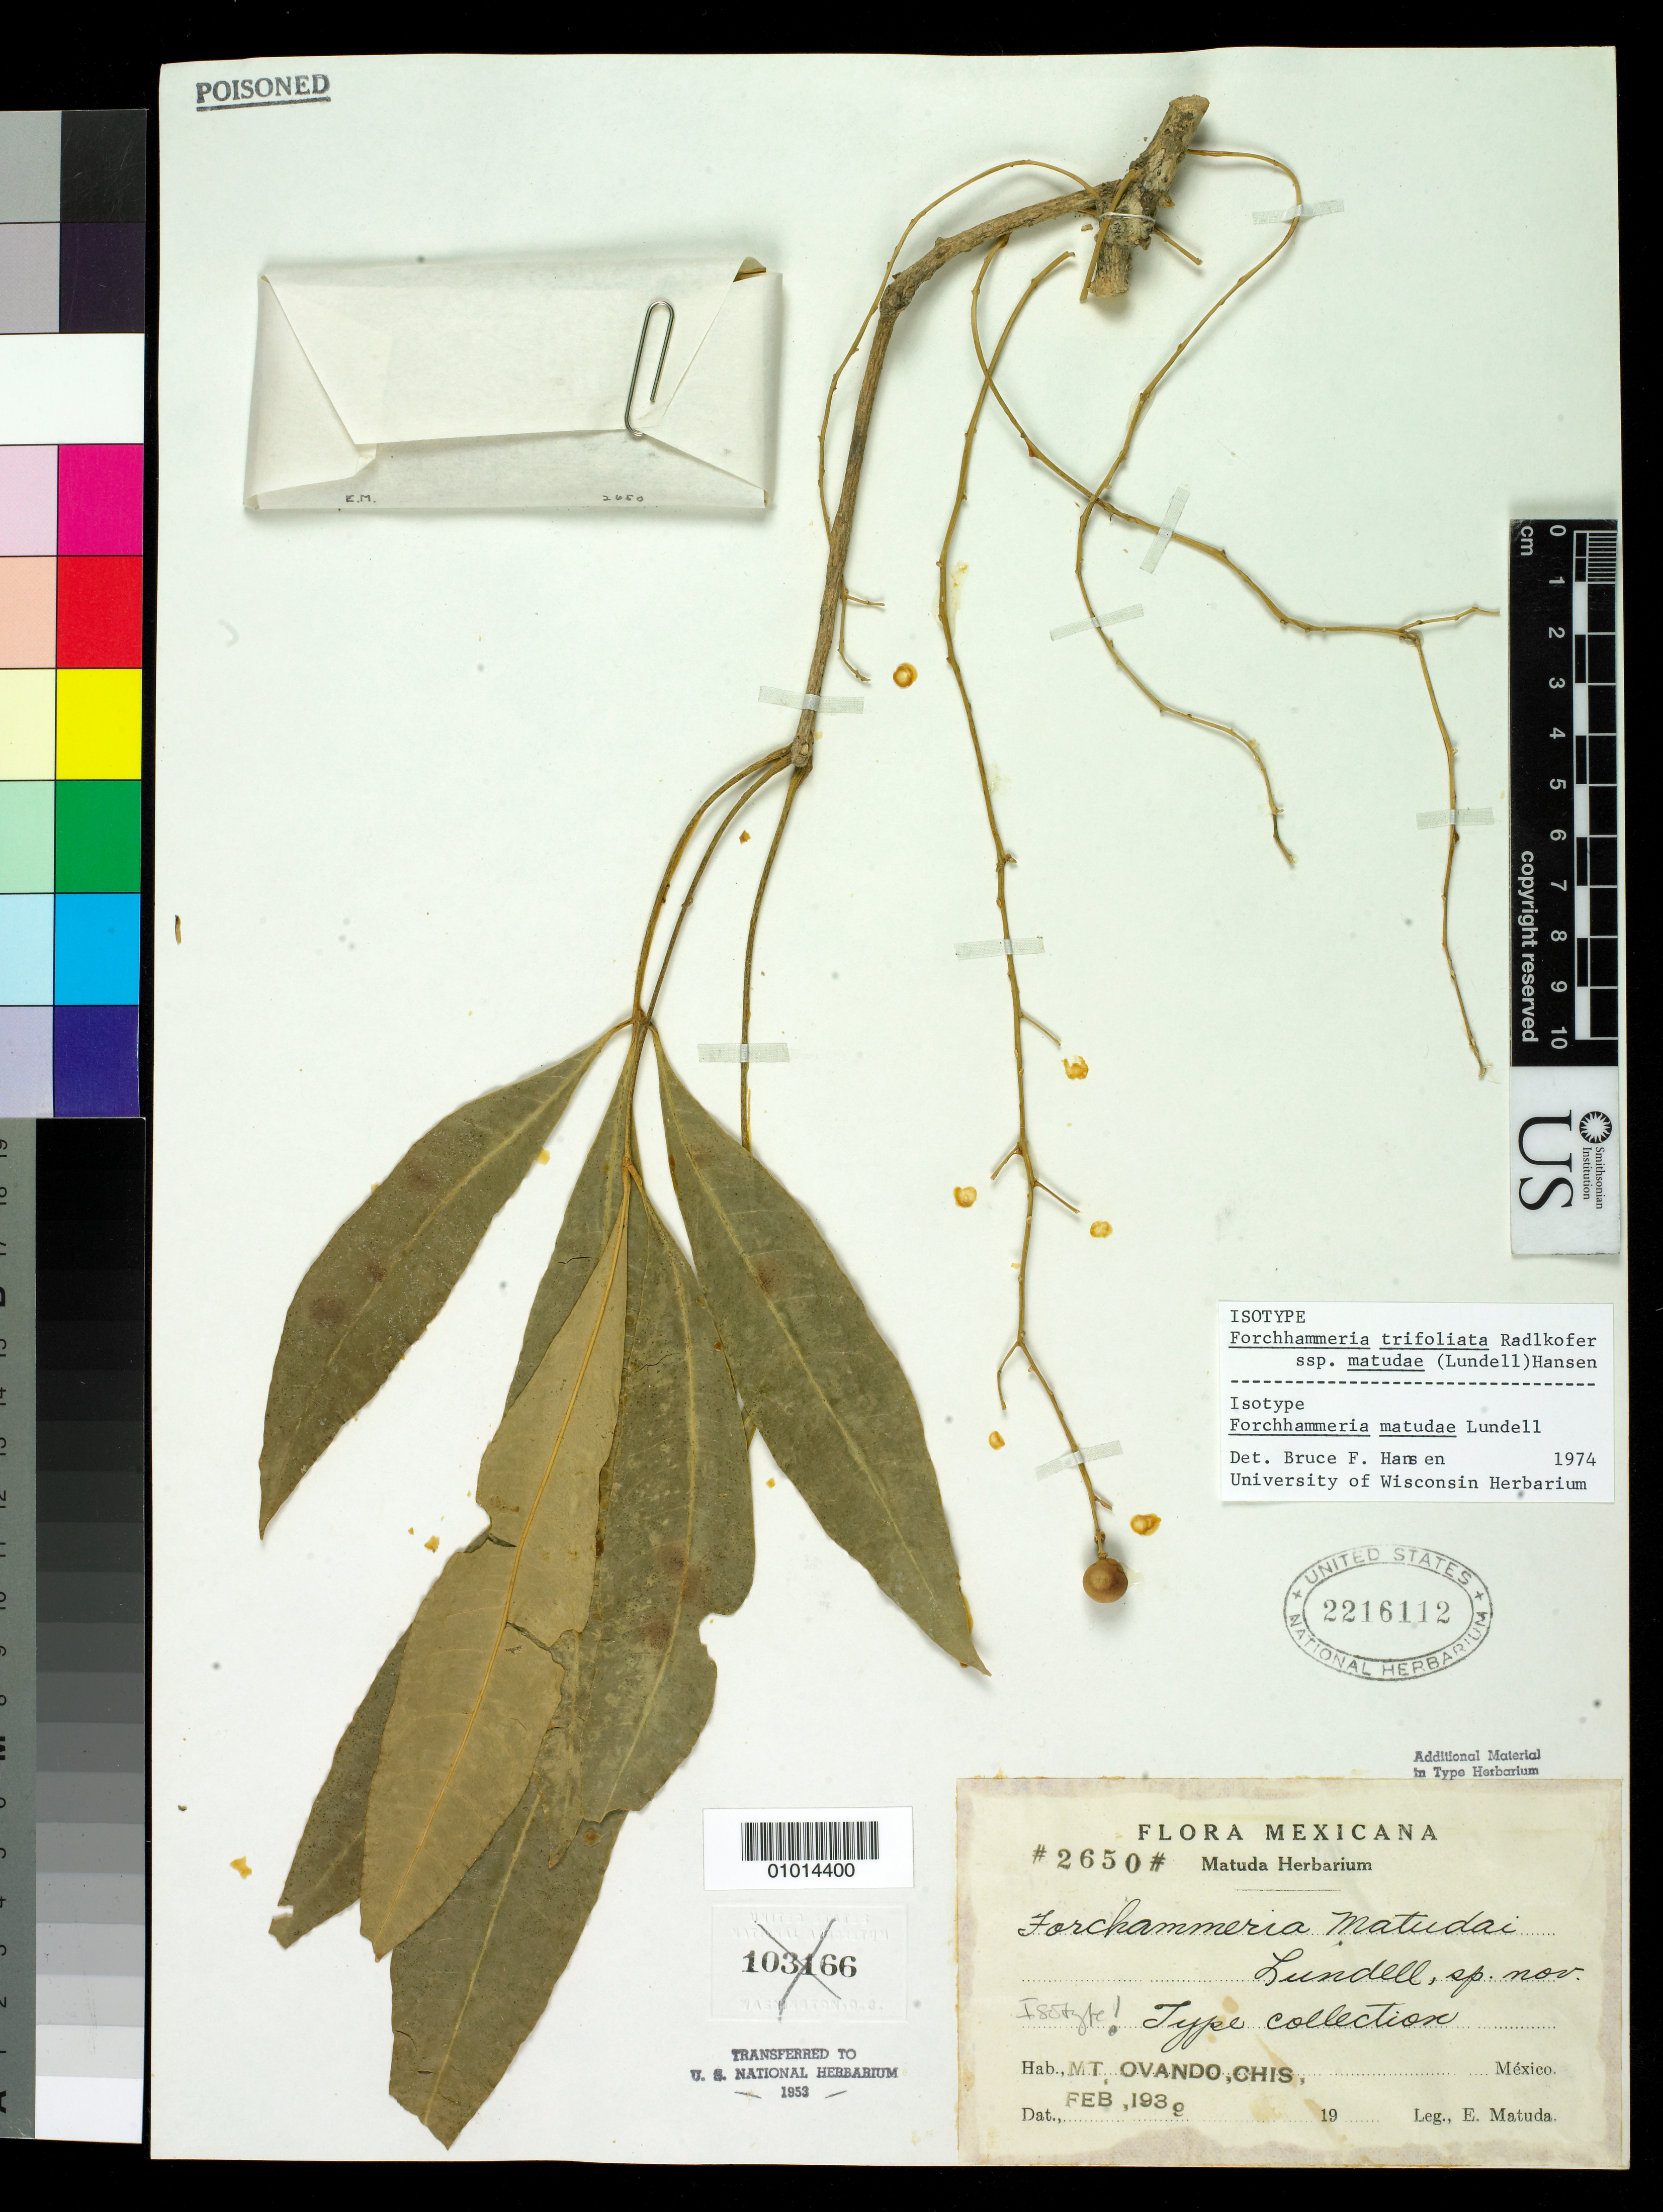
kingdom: Plantae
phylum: Tracheophyta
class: Magnoliopsida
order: Brassicales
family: Stixaceae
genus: Forchhammeria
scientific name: Forchhammeria matudae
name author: Lundell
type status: Isotype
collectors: E. Matuda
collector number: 2650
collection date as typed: Feb 1939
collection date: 1939-02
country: Mexico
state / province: Chiapas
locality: Mt. Ovando.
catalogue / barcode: US 2216112